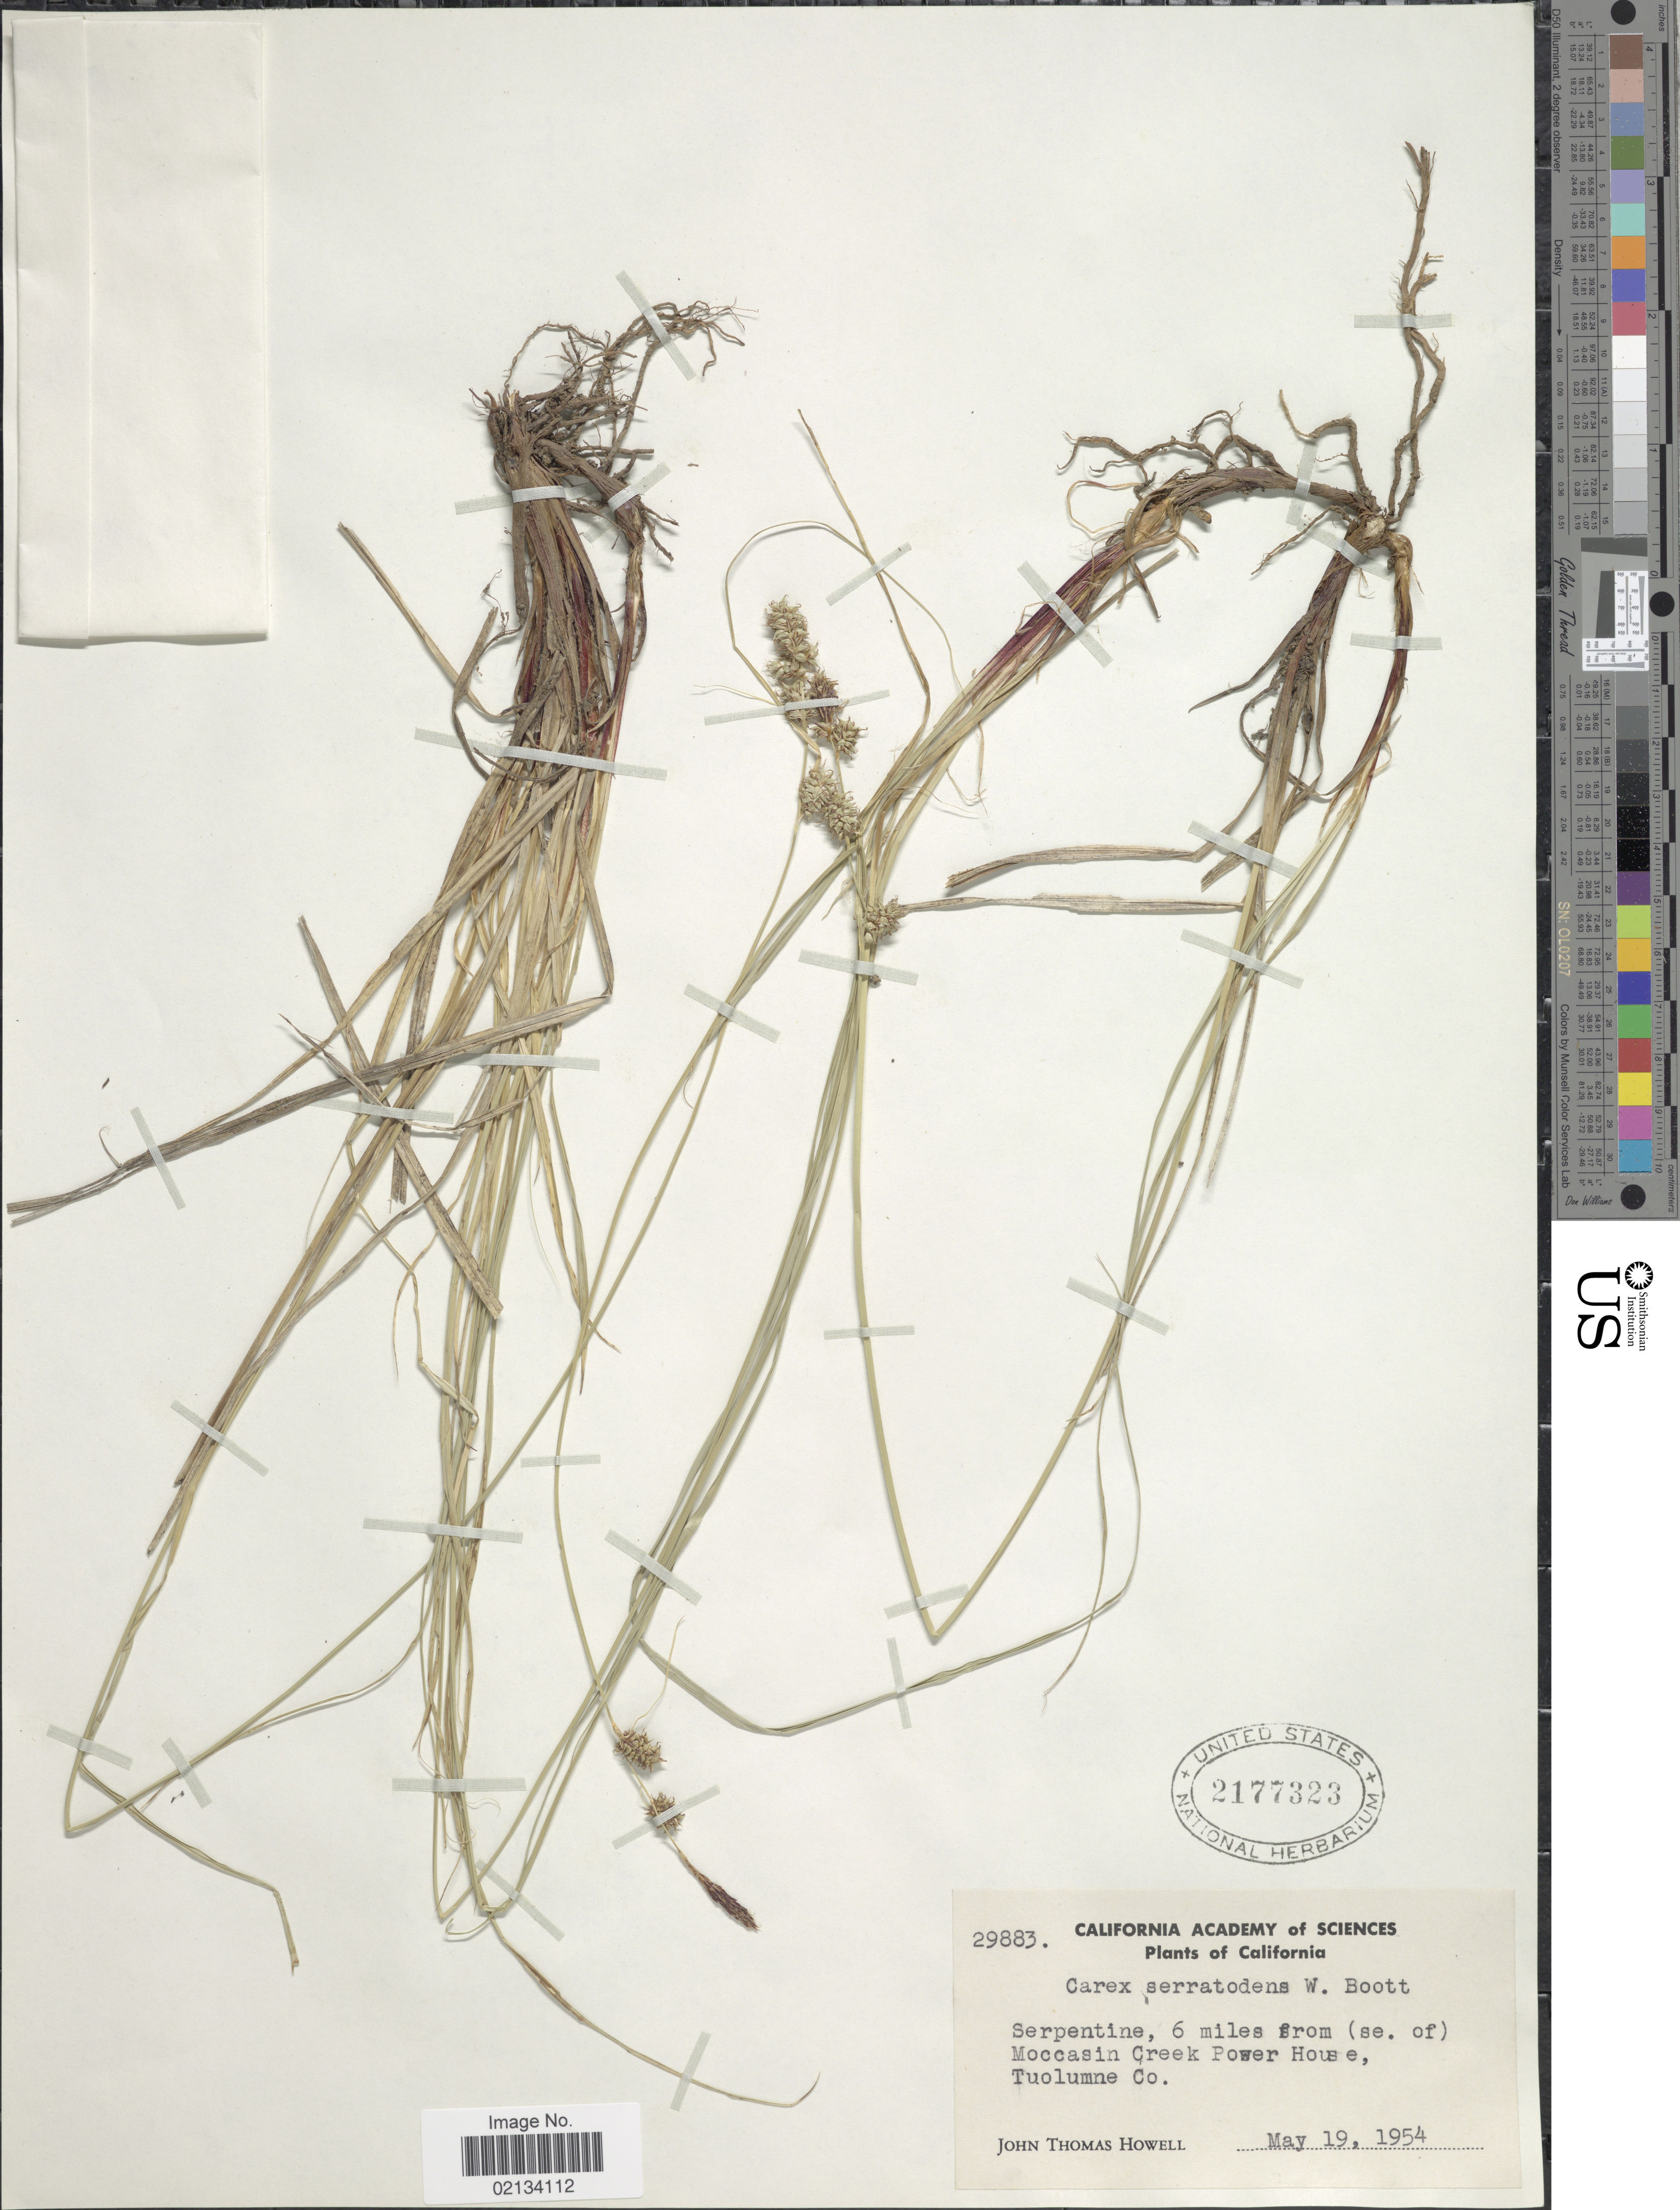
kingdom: Plantae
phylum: Tracheophyta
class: Liliopsida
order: Poales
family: Cyperaceae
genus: Carex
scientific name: Carex serratodens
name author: W. Boott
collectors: J. T. Howell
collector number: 29883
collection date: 1954-05-19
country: United States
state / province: California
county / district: Tuolumne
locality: Serpentine, 6 miles from (se. of) Moccasin Creek Power House, Tuolumne Co.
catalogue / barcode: US 2177323